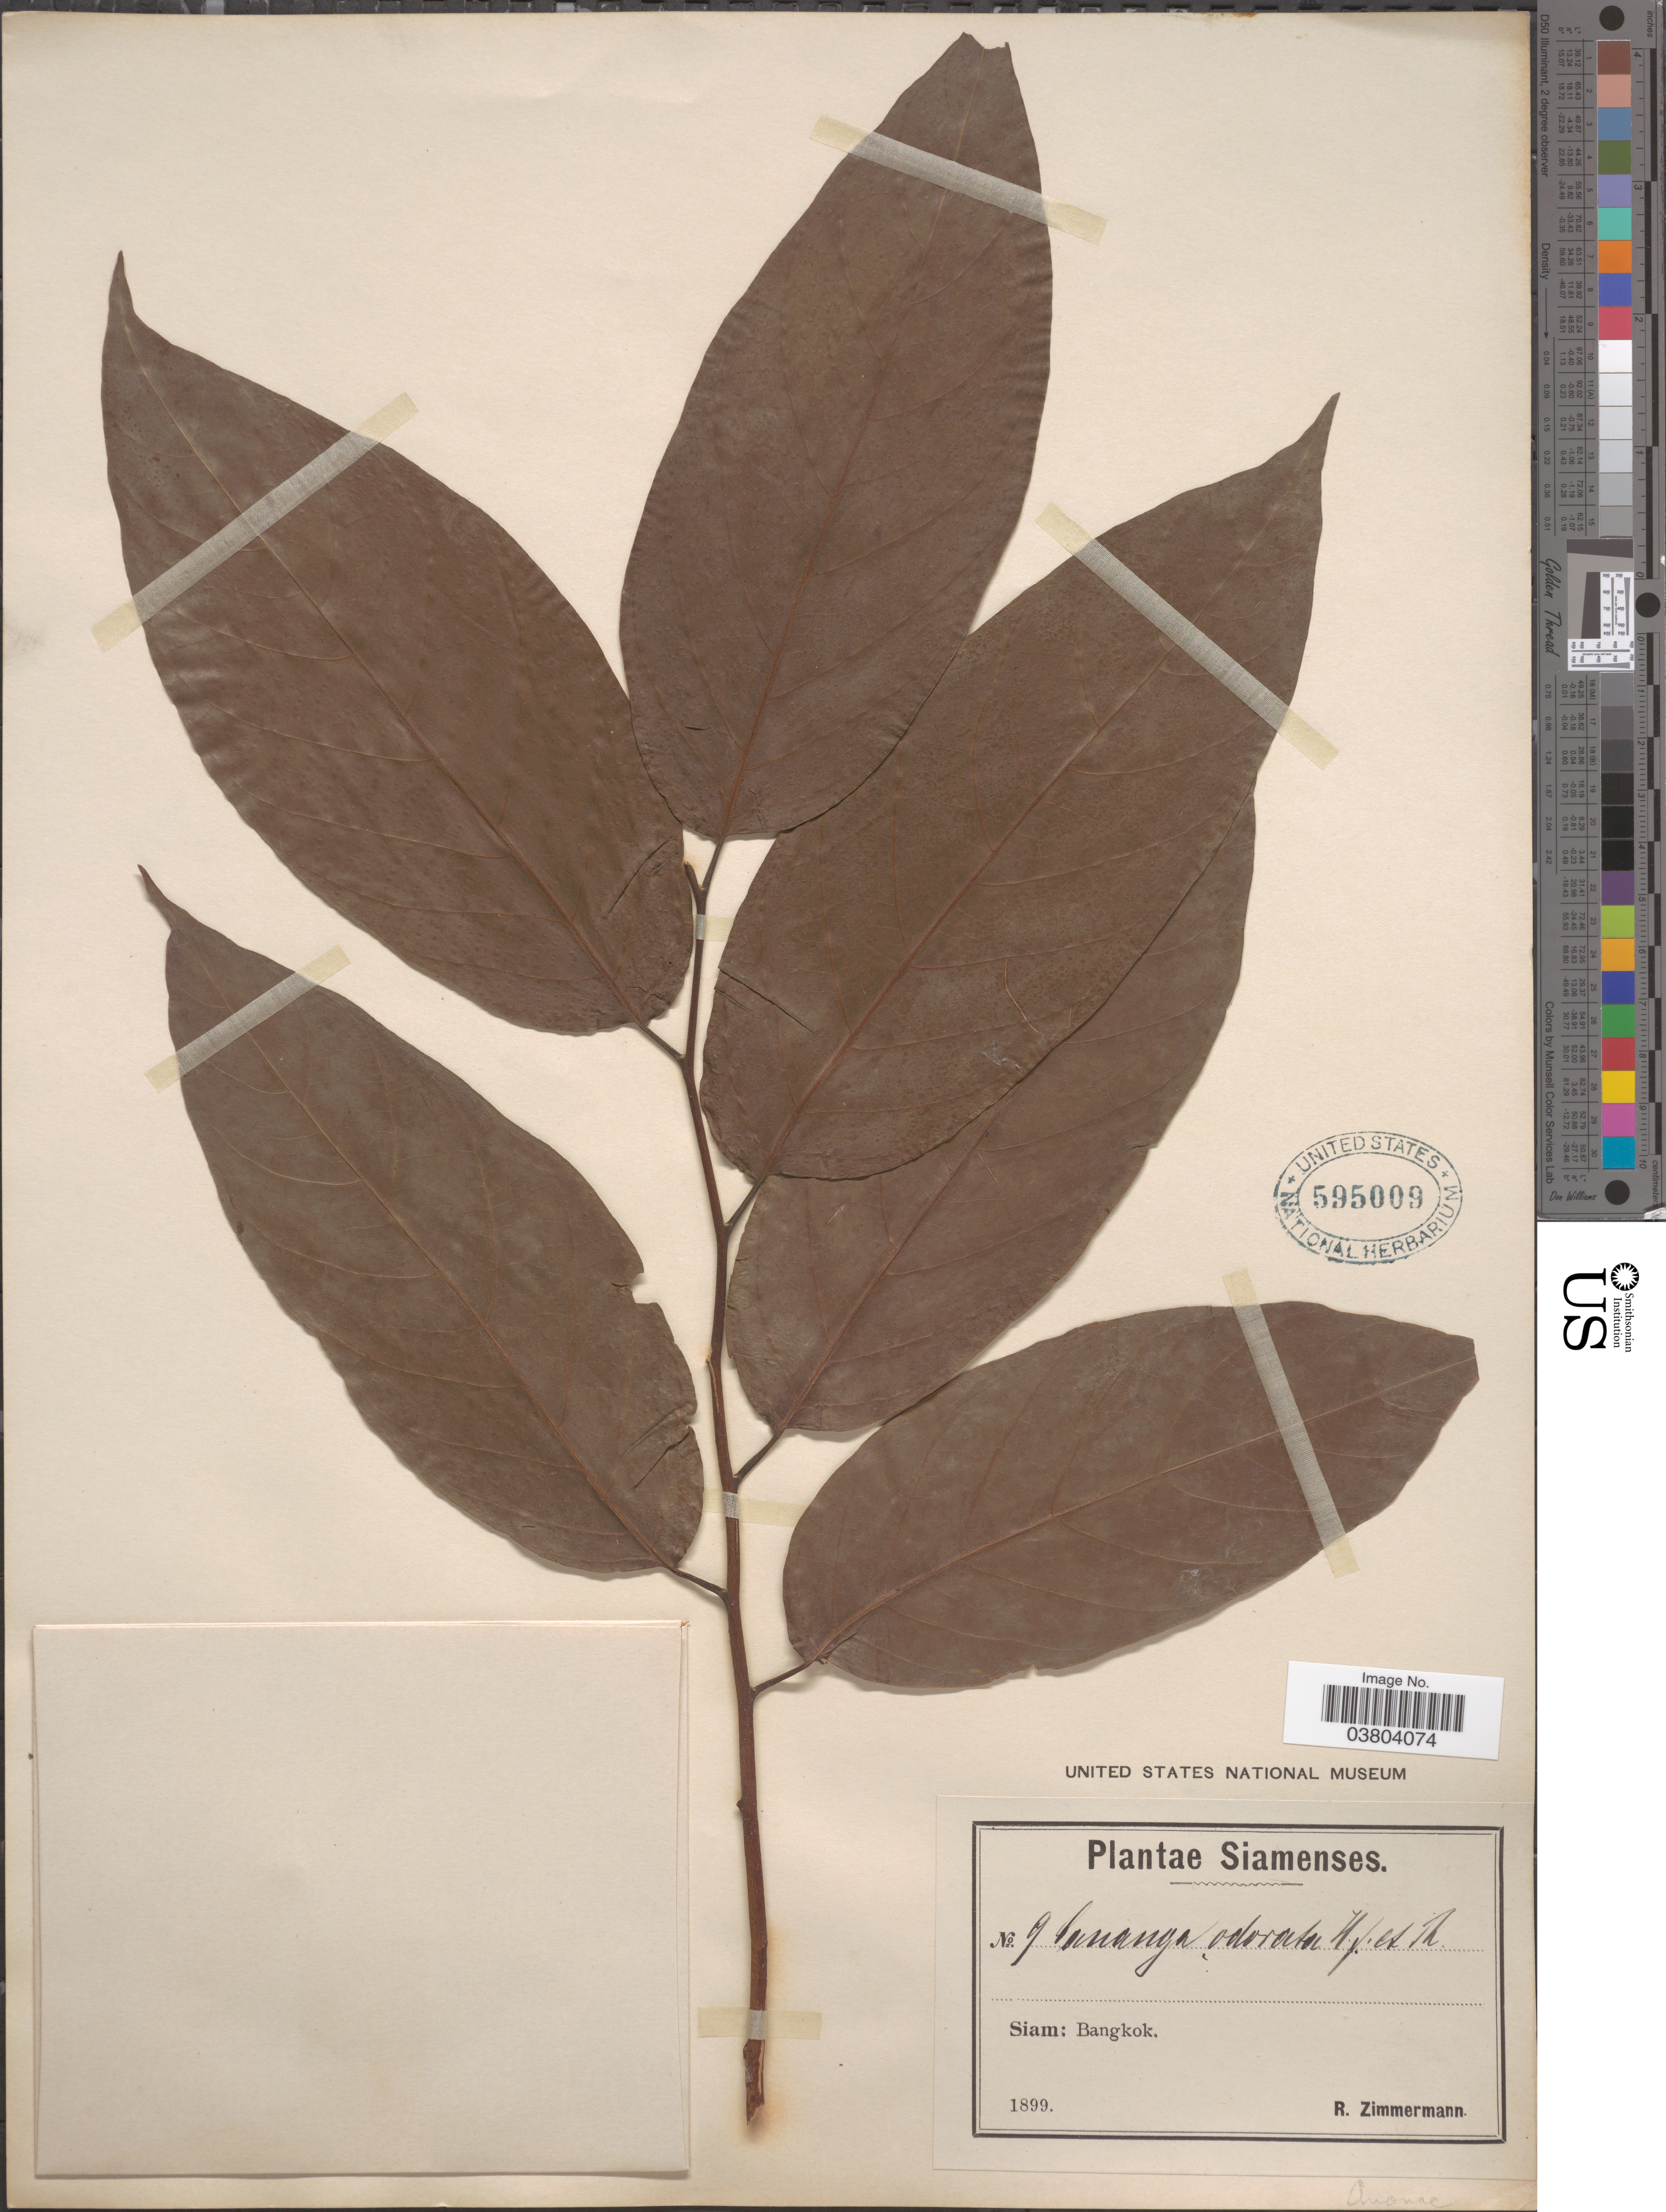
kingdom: Plantae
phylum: Tracheophyta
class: Magnoliopsida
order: Magnoliales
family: Annonaceae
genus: Cananga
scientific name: Cananga odorata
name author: (Lam.) Hook. f. & Thomson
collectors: R. Zimmermann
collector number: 9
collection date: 1899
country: Thailand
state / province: Bangkok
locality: Siam.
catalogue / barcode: US 595009